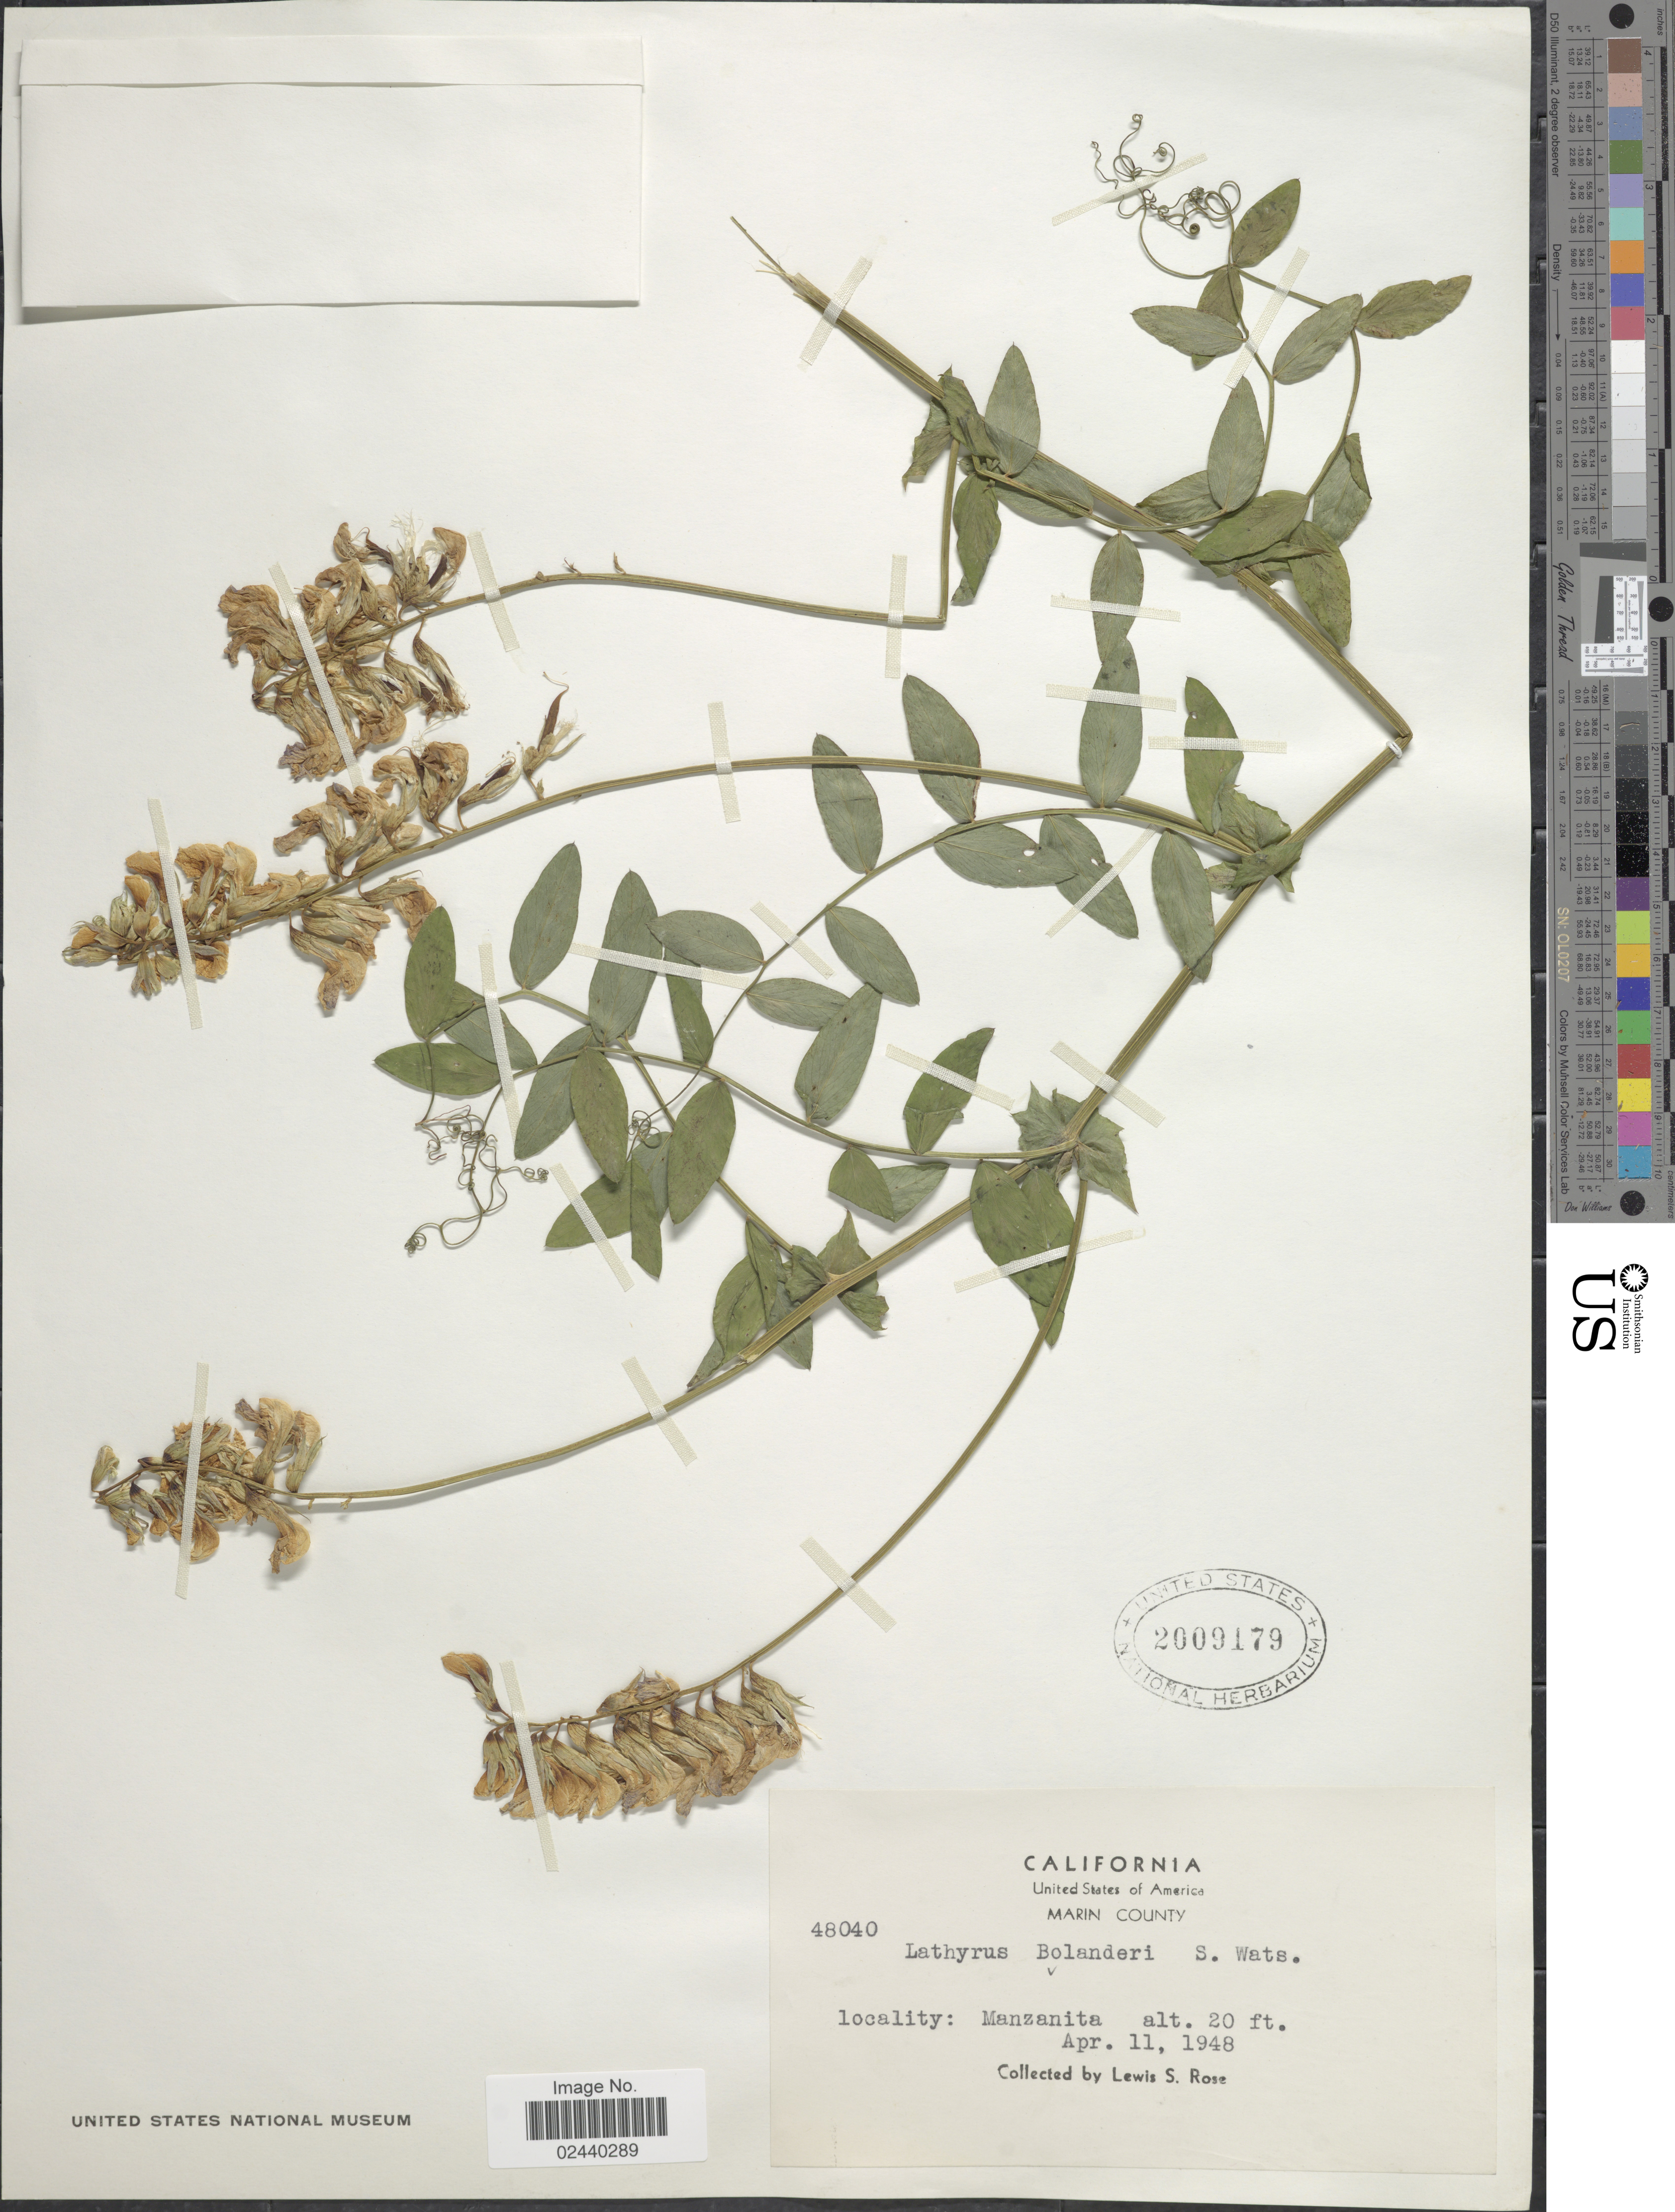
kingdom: Plantae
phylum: Tracheophyta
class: Magnoliopsida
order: Fabales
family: Fabaceae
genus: Lathyrus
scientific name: Lathyrus bolanderi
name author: S. Watson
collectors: L. S. Rose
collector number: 48040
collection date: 1948-04-11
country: United States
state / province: California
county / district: Marin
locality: Marin County, Manzanita.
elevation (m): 6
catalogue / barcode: US 2009179